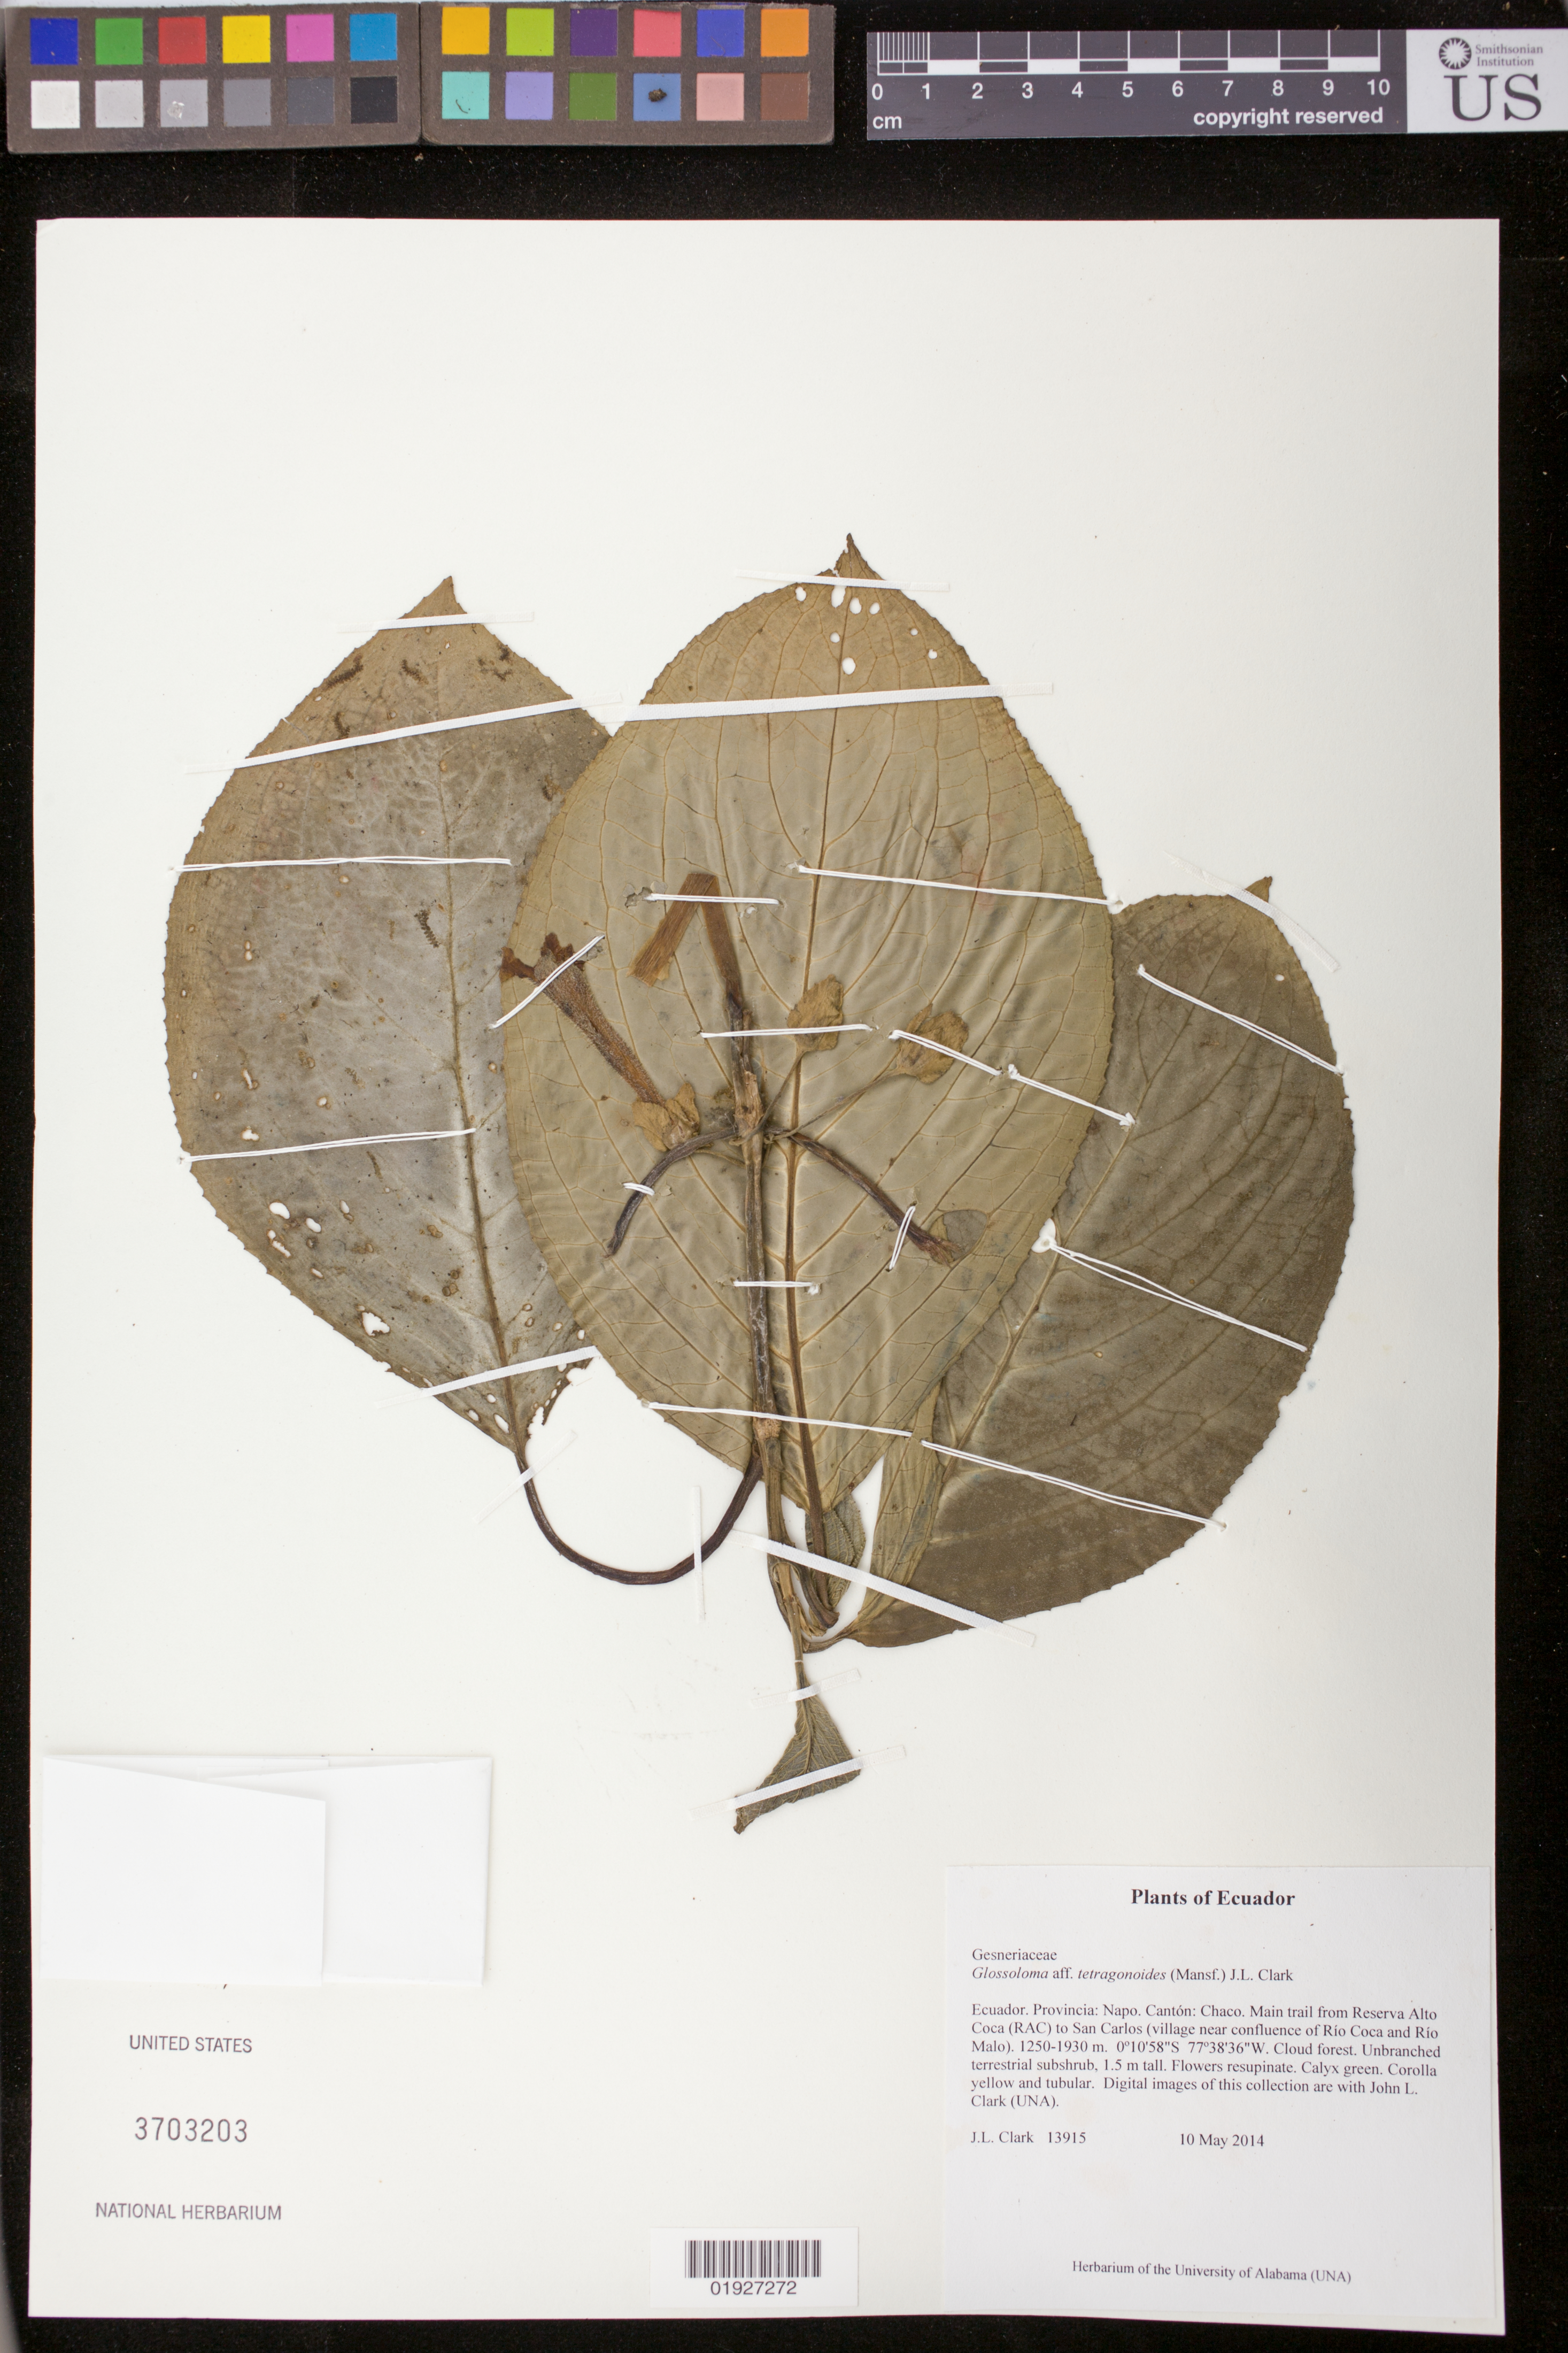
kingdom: Plantae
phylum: Tracheophyta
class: Magnoliopsida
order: Lamiales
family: Gesneriaceae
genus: Glossoloma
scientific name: Glossoloma tetragonoides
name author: (Mansf.) J.L. Clark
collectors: J. L. Clark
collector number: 13915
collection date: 2014-05-10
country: Ecuador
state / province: Napo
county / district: El Chaco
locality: Main trail from Reserva Alto Coca (RAC) to San Carlos (village near confluence of Rio COca and Rio Malo).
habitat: Cloud forest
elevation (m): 1250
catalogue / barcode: US 3703203